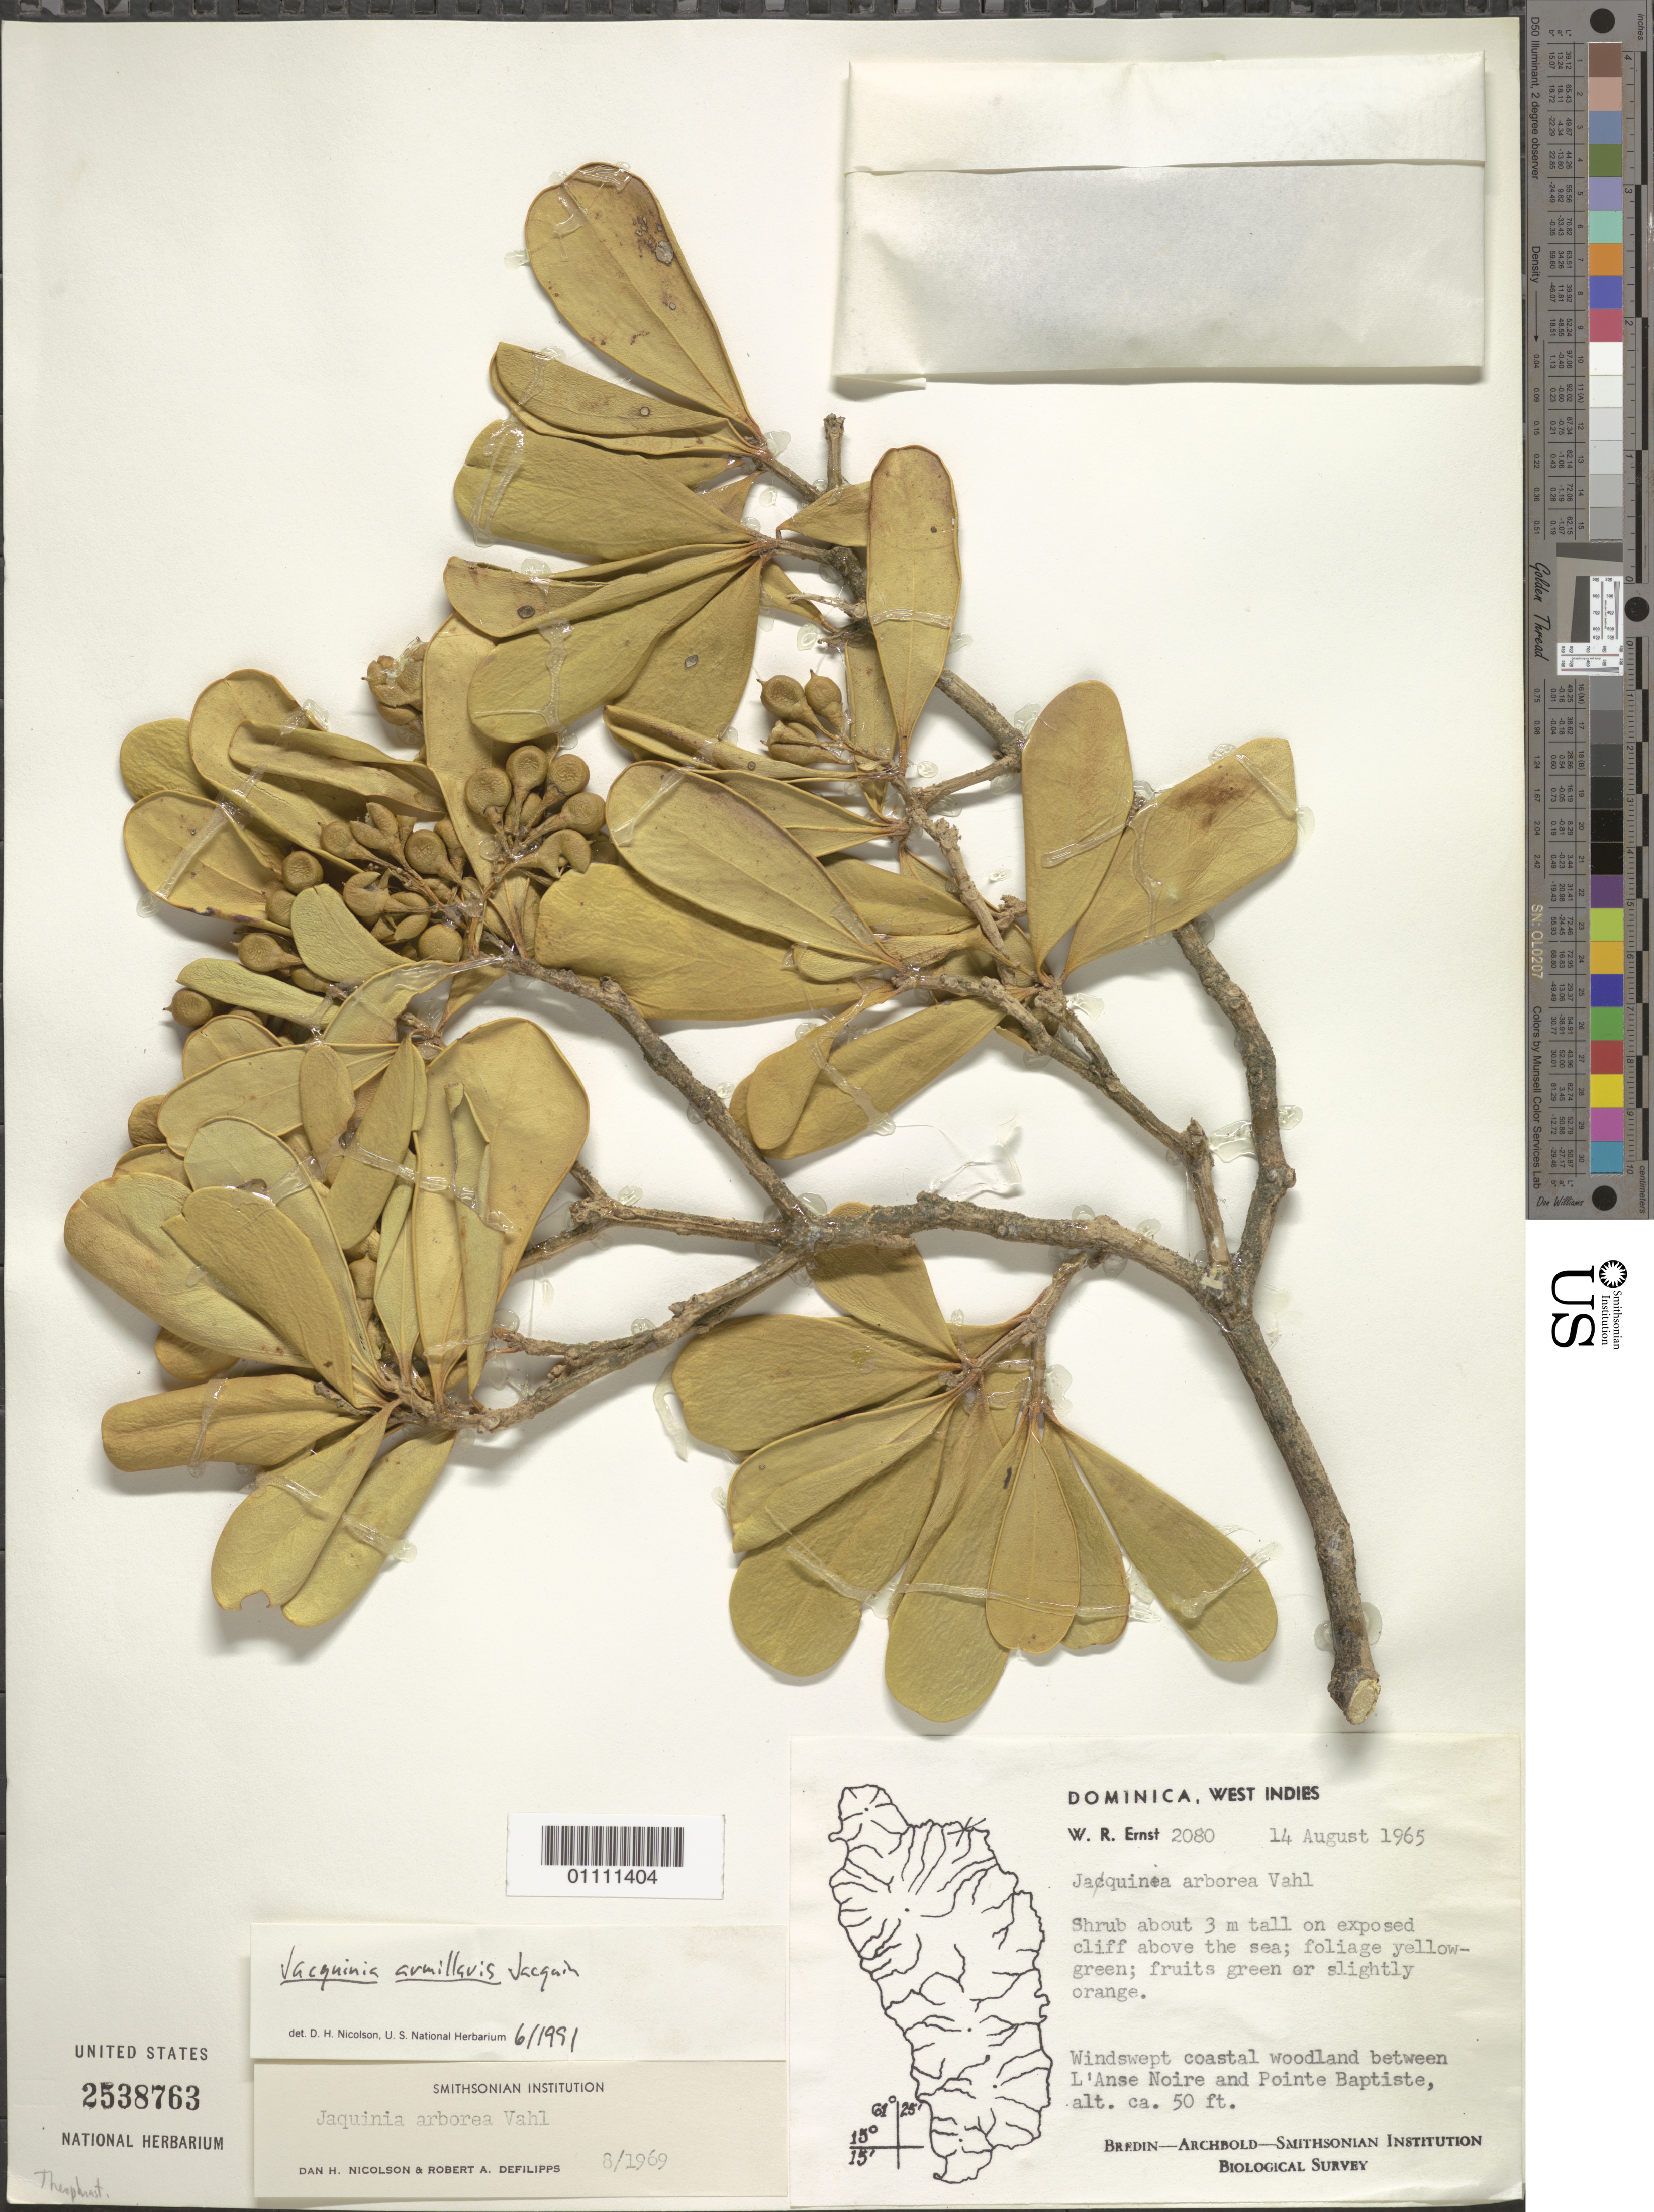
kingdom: Plantae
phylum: Tracheophyta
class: Magnoliopsida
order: Ericales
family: Primulaceae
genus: Jacquinia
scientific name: Jacquinia armillaris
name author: Jacq.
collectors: W. R. Ernst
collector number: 2080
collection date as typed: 14 Aug 1965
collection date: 1965-08-14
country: Dominica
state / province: St. Andrew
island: Dominica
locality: Windswept coastal woodland between L'Anse Noire and Pointe Baptiste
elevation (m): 15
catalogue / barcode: US 2538763